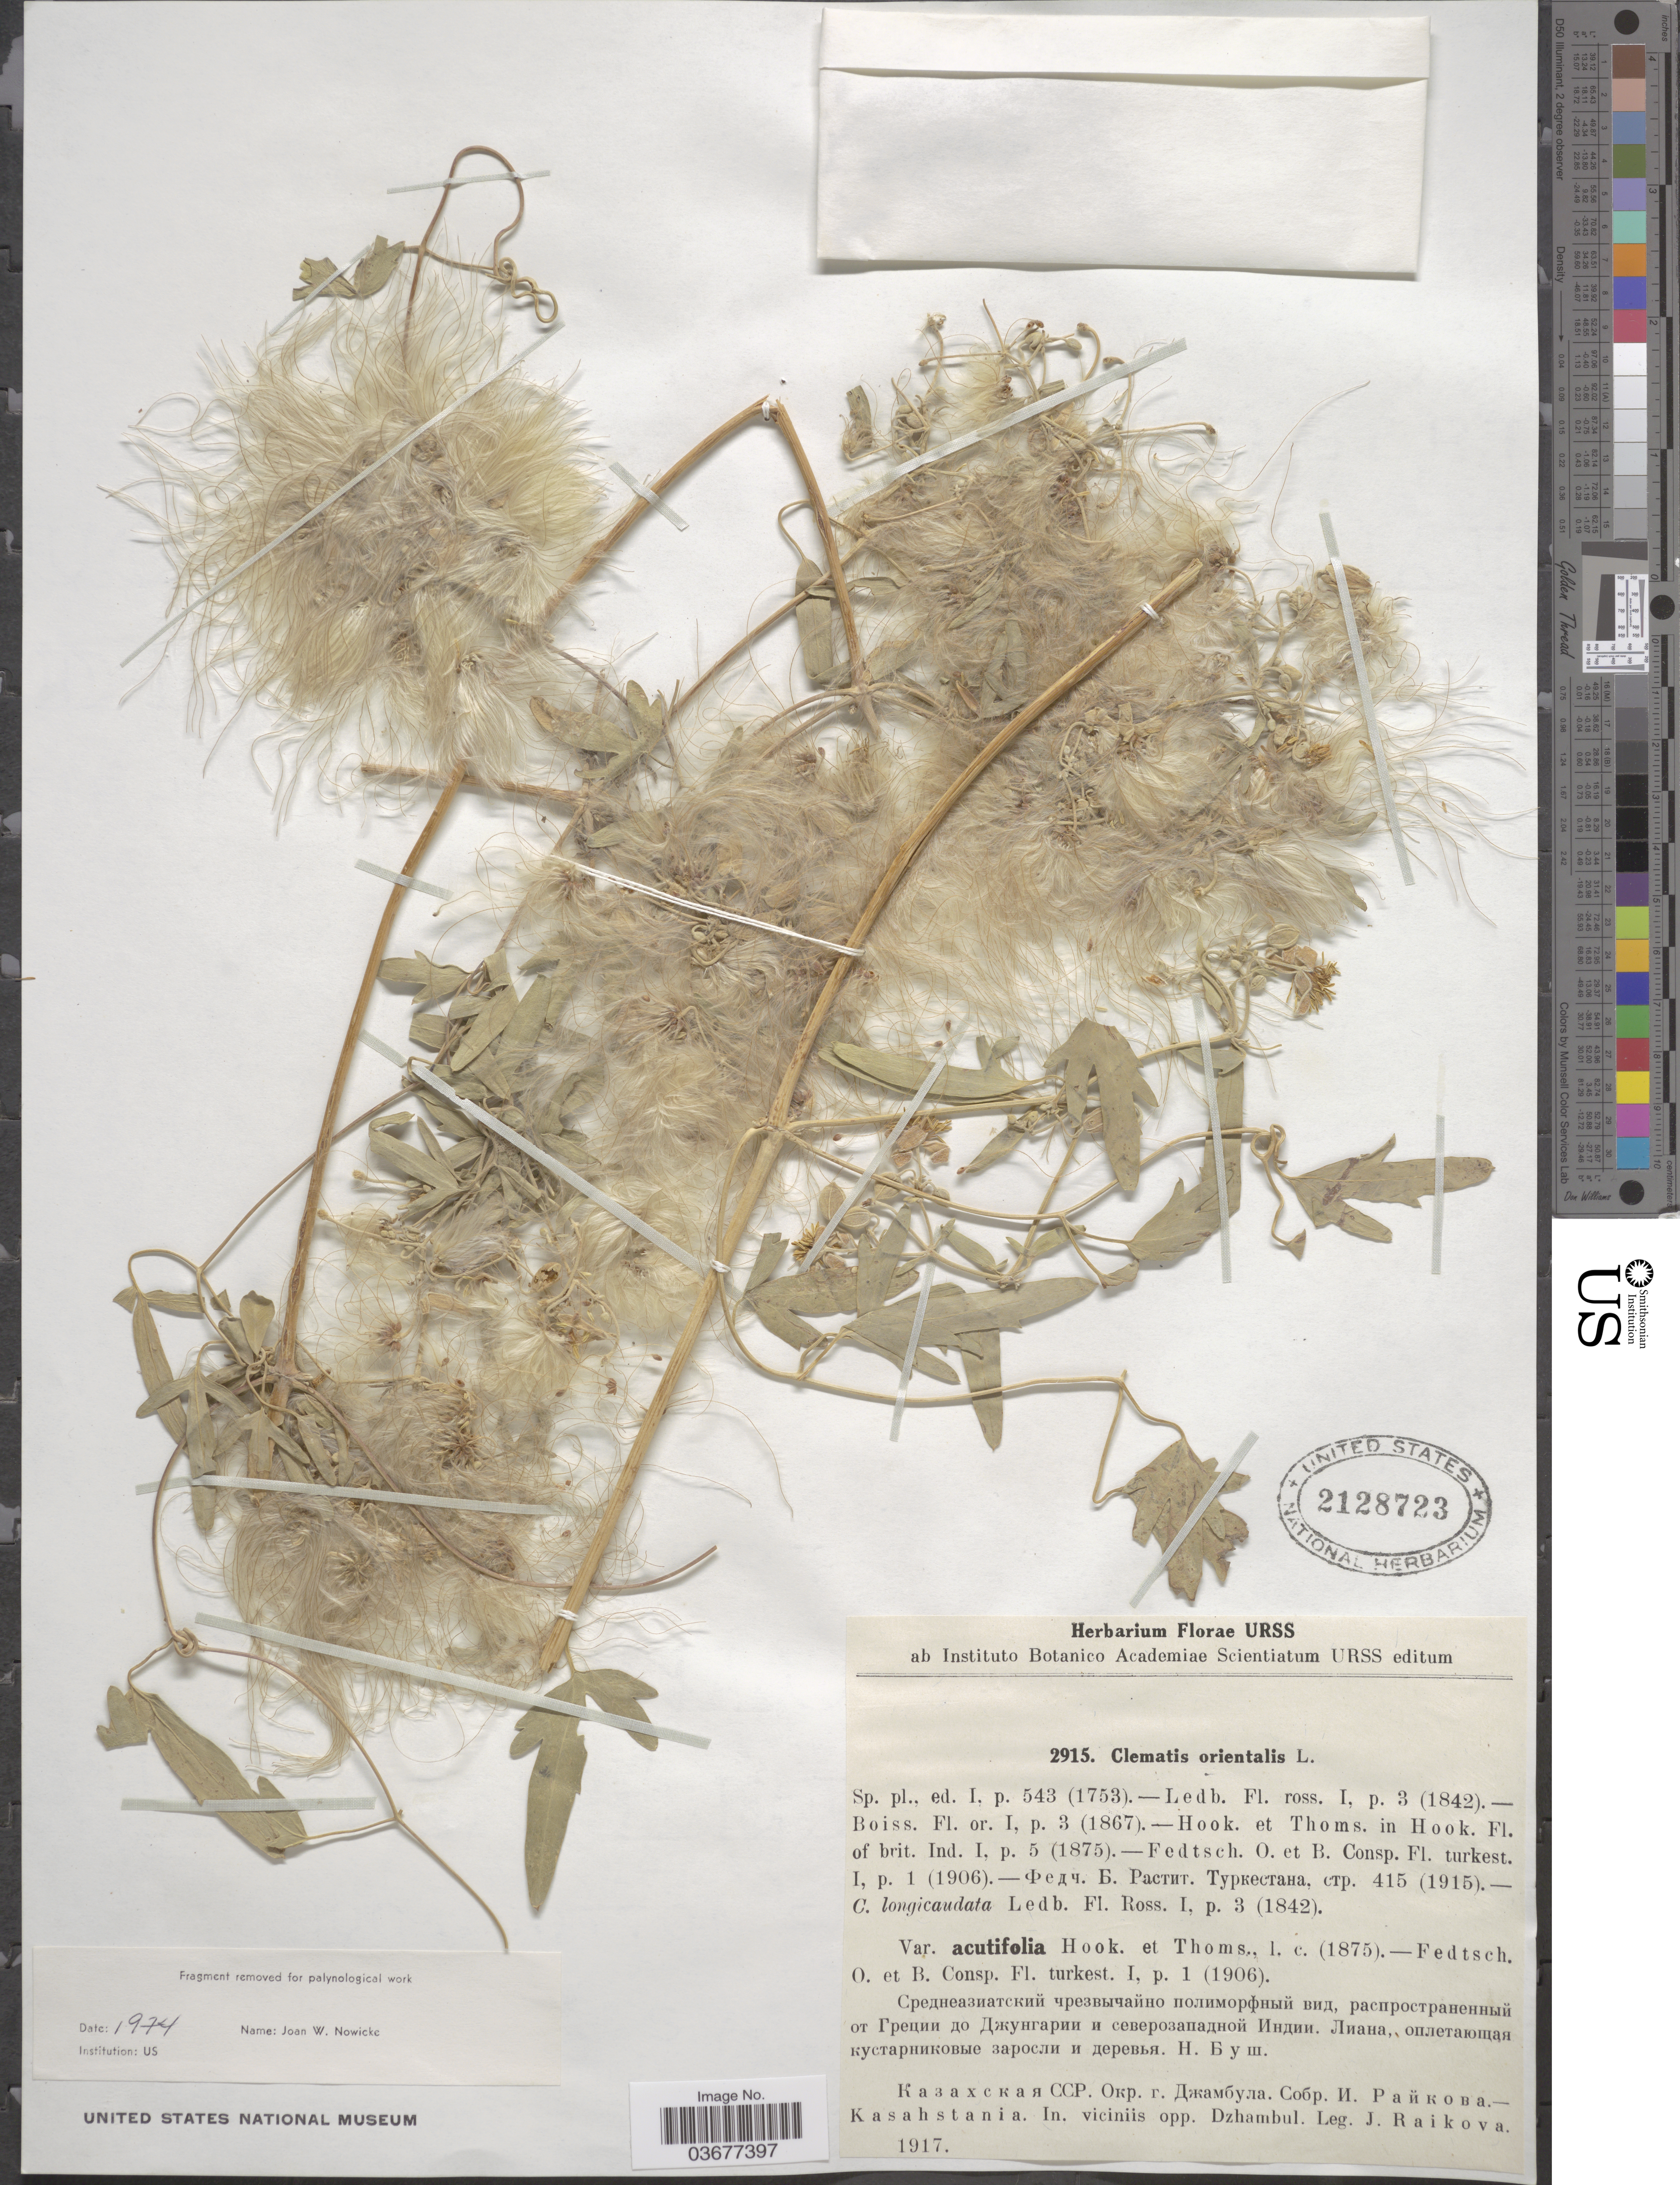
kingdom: Plantae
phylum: Tracheophyta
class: Magnoliopsida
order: Ranunculales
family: Ranunculaceae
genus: Clematis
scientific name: Clematis orientalis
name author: L.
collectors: J. Raikova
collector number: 2915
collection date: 1917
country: Kazakhstan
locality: Kasahstania. In. viciniis opp. Dzhambul.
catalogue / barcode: US 2128723